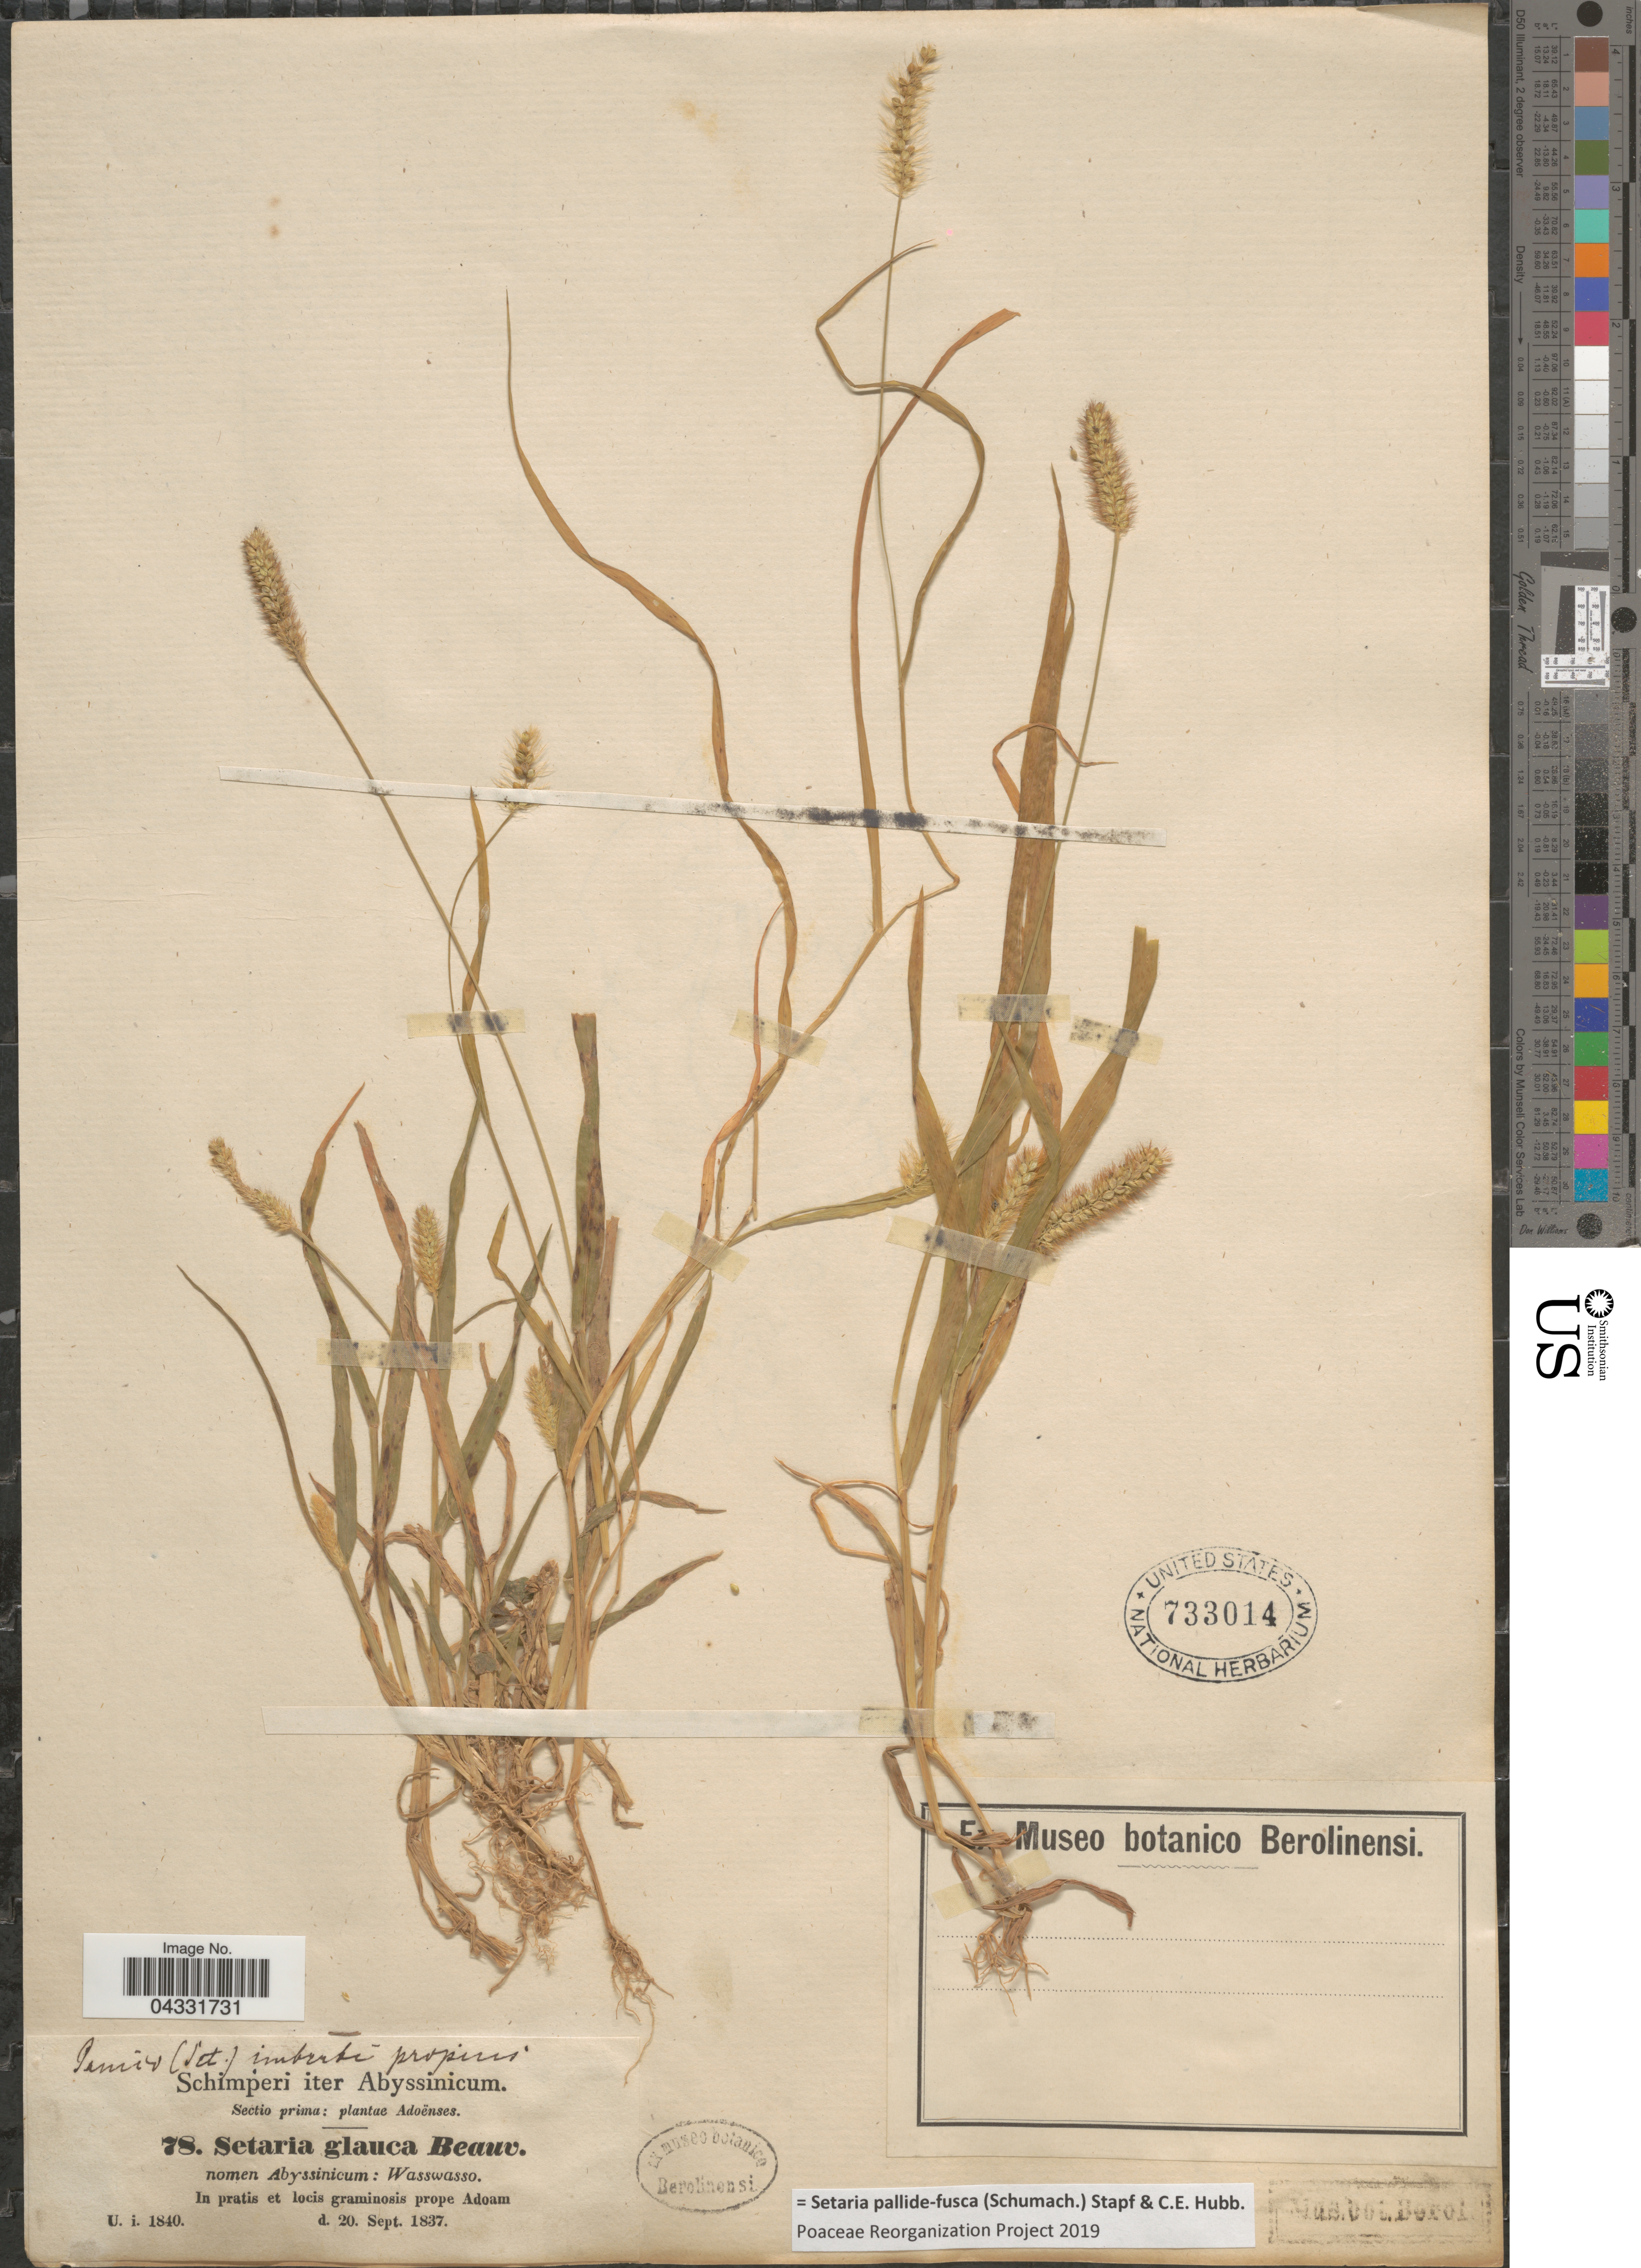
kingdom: Plantae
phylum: Tracheophyta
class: Liliopsida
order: Poales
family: Poaceae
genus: Setaria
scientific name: Setaria pallide-fusca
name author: (Schumach.) Stapf & C.E. Hubb.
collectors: -. Schimper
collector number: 78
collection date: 1837-09-20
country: Ethiopia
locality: Iter Abyssinicum. In pratis et locis graminosis prope Adoam.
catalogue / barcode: US 733014